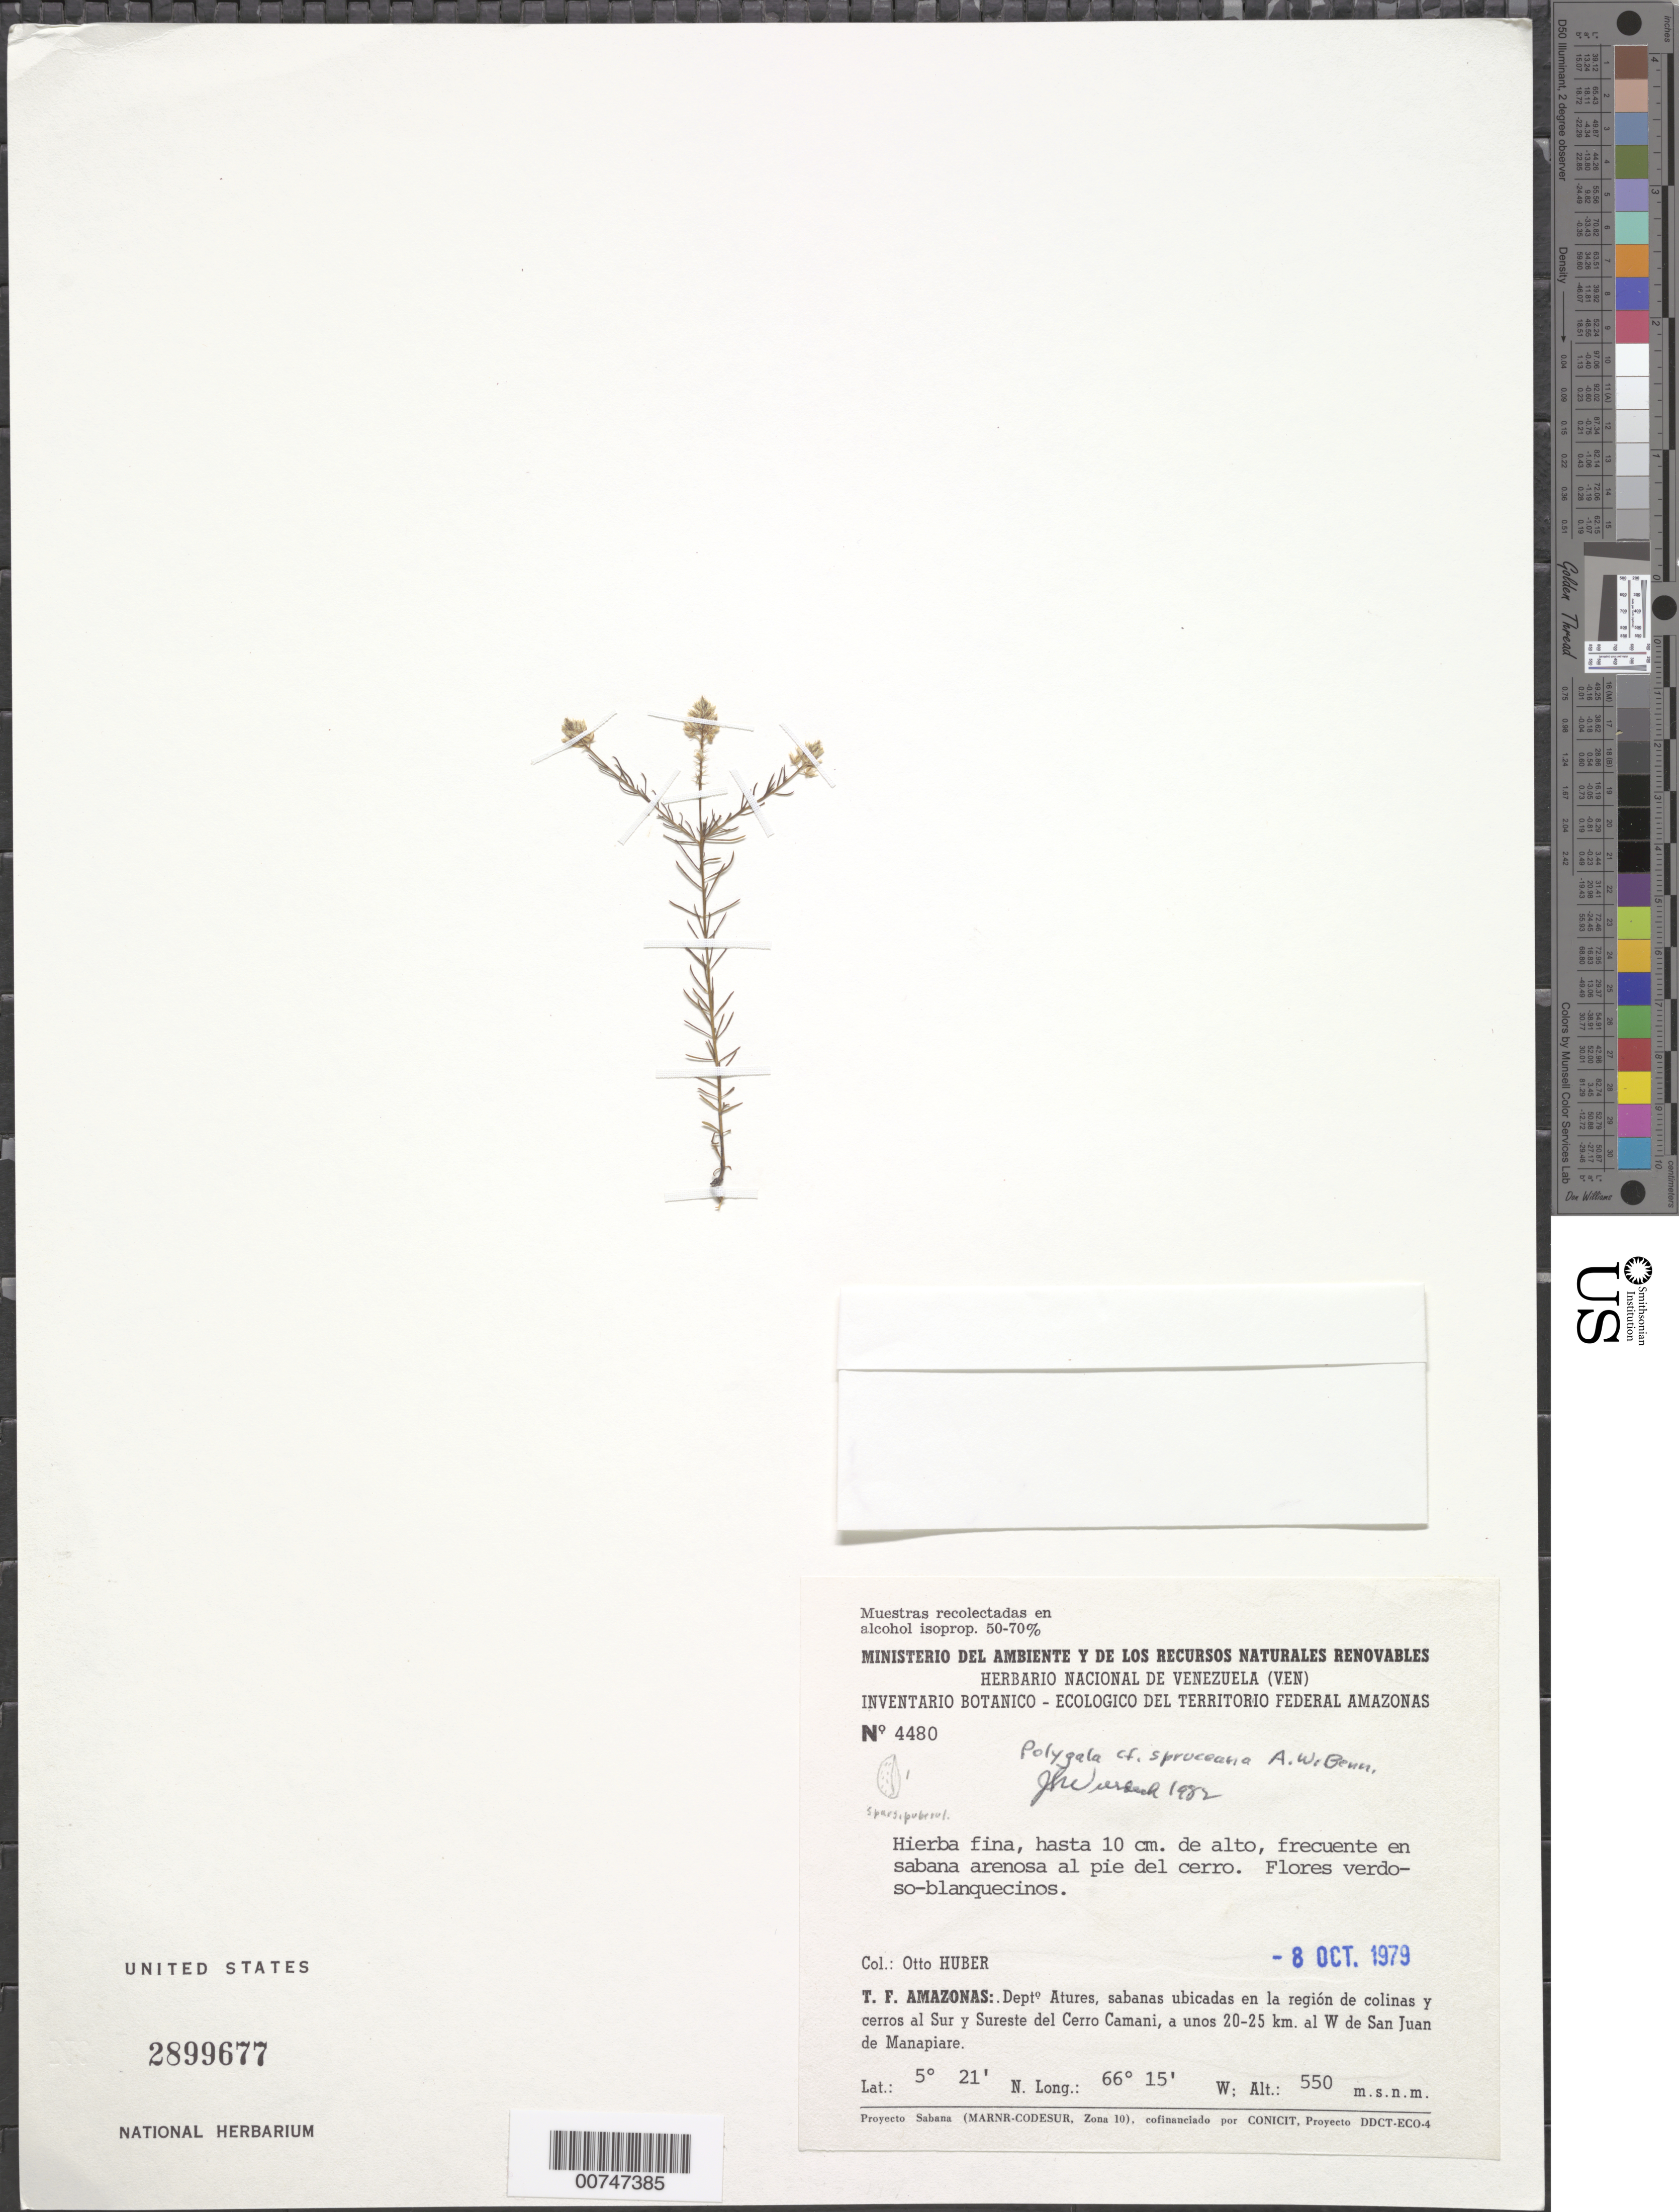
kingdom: Plantae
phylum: Tracheophyta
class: Magnoliopsida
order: Fabales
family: Polygalaceae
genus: Polygala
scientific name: Polygala spruceana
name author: A.W. Benn.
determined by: Wurdack, John J., (US), US (UNITED STATES)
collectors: O. Huber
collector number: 4480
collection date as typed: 8-Oct-79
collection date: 1979-10-08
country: Venezuela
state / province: Amazonas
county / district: Atures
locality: Cerro Camani, S & SE del cerro, 20-25 km W de San Juan de Manapiare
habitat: Sabana arenosa al pié del cerro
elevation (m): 550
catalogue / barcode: US 2899677